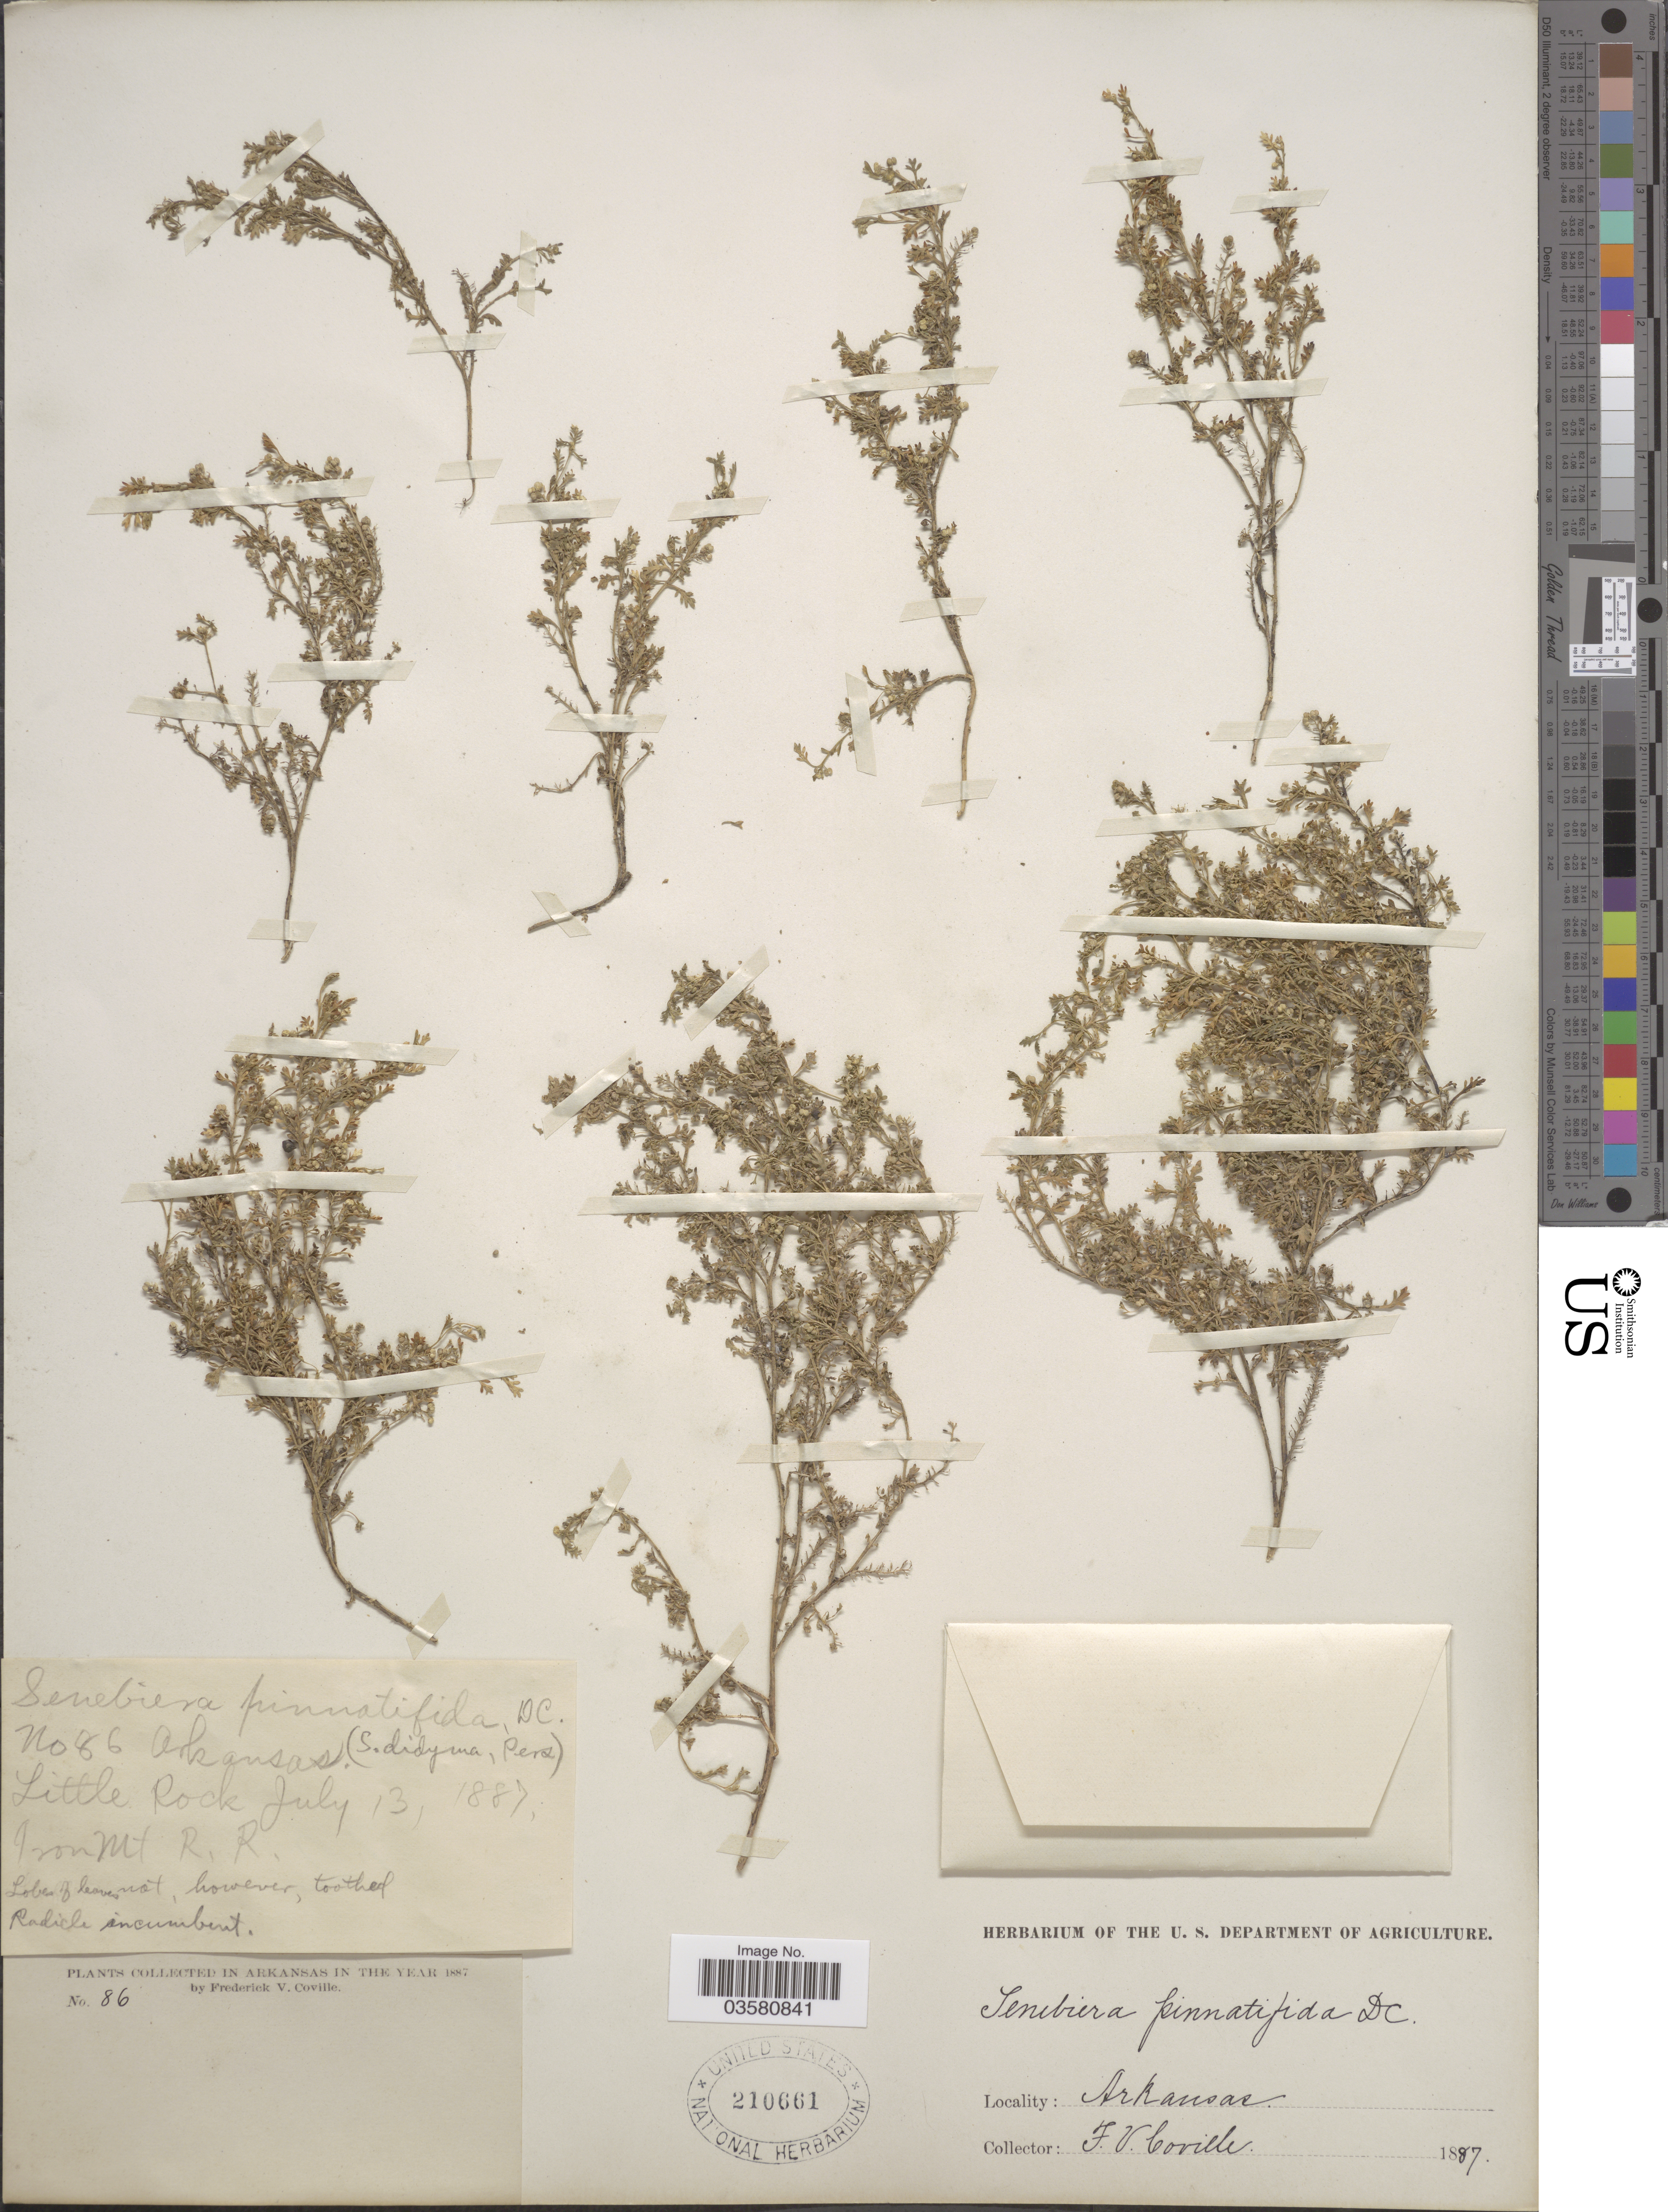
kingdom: Plantae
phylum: Tracheophyta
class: Magnoliopsida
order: Brassicales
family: Brassicaceae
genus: Lepidium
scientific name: Lepidium didymum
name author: L.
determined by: Strong, M. T., (US), Smithsonian Institution - National Museum of Natural History (UNITED STATES)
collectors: F. V. Coville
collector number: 86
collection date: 1887-07-13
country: United States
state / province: Arkansas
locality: Little Rock. Iron Mt R.R.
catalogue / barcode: US 210661